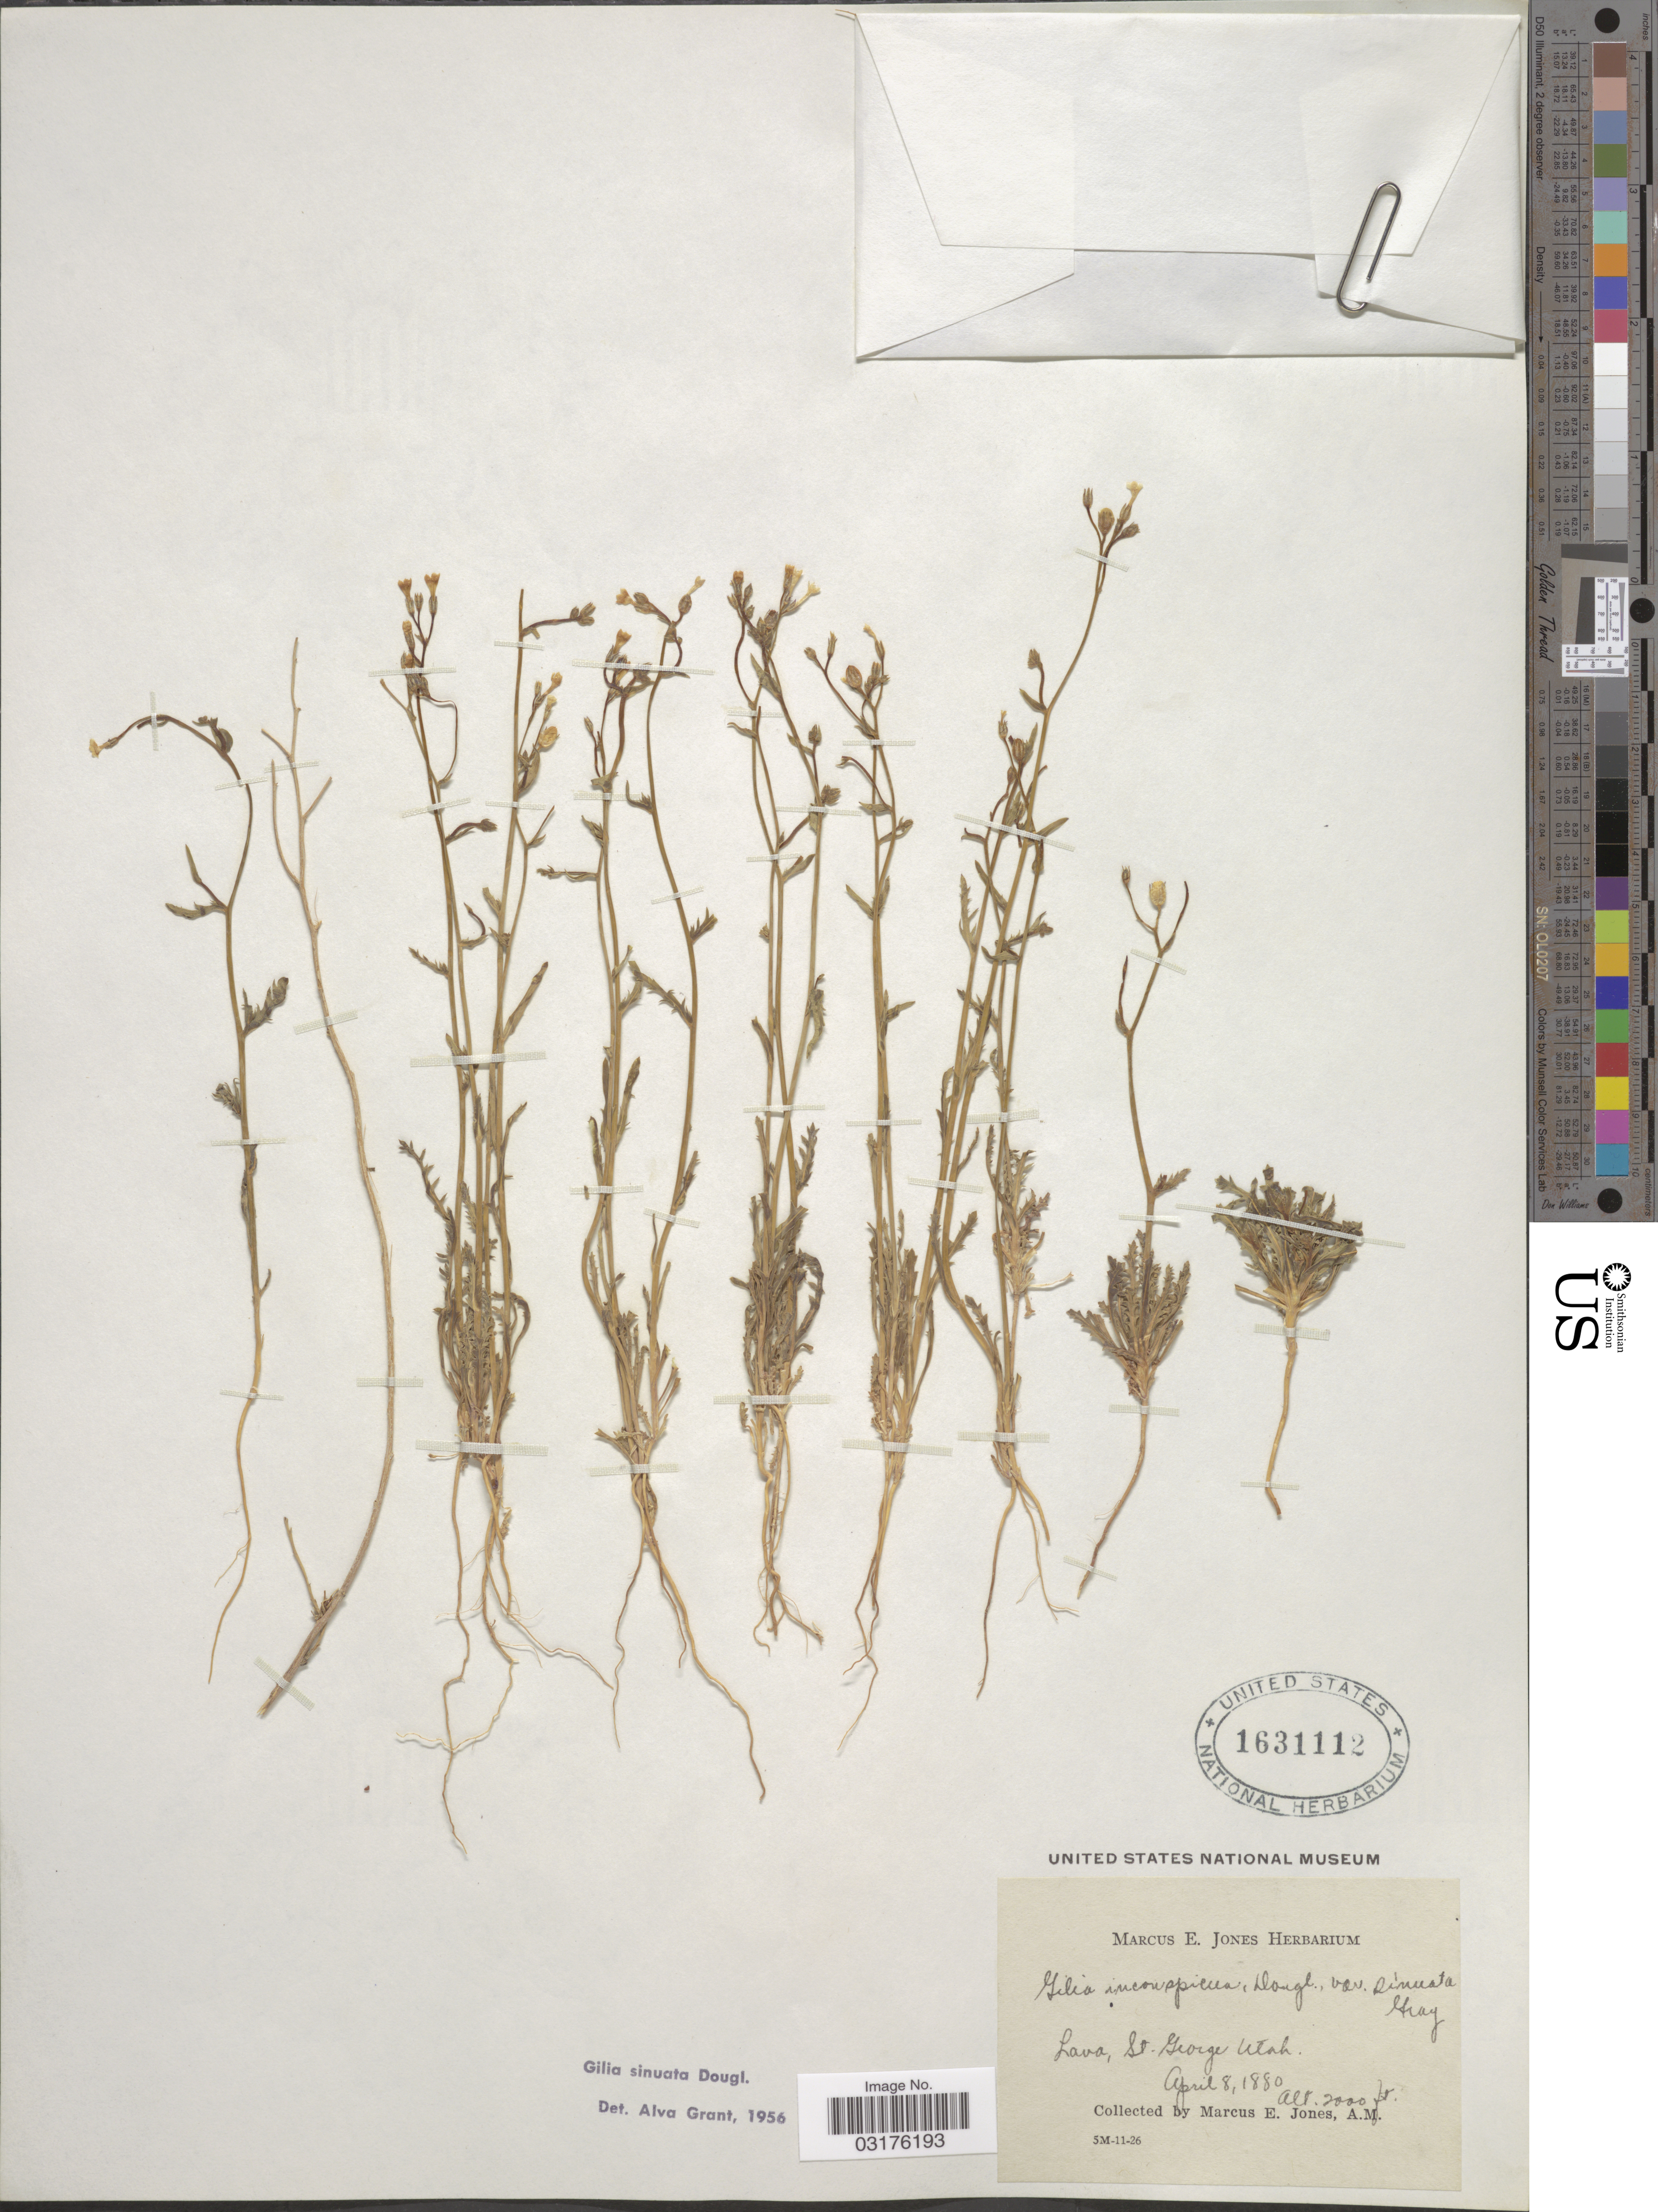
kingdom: Plantae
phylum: Tracheophyta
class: Magnoliopsida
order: Ericales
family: Polemoniaceae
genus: Gilia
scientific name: Gilia sinuata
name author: Douglas ex Benth.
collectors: M. E. Jones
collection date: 1880-04-08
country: United States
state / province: Utah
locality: Lava, St. George, Utah.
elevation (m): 610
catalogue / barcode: US 1631112